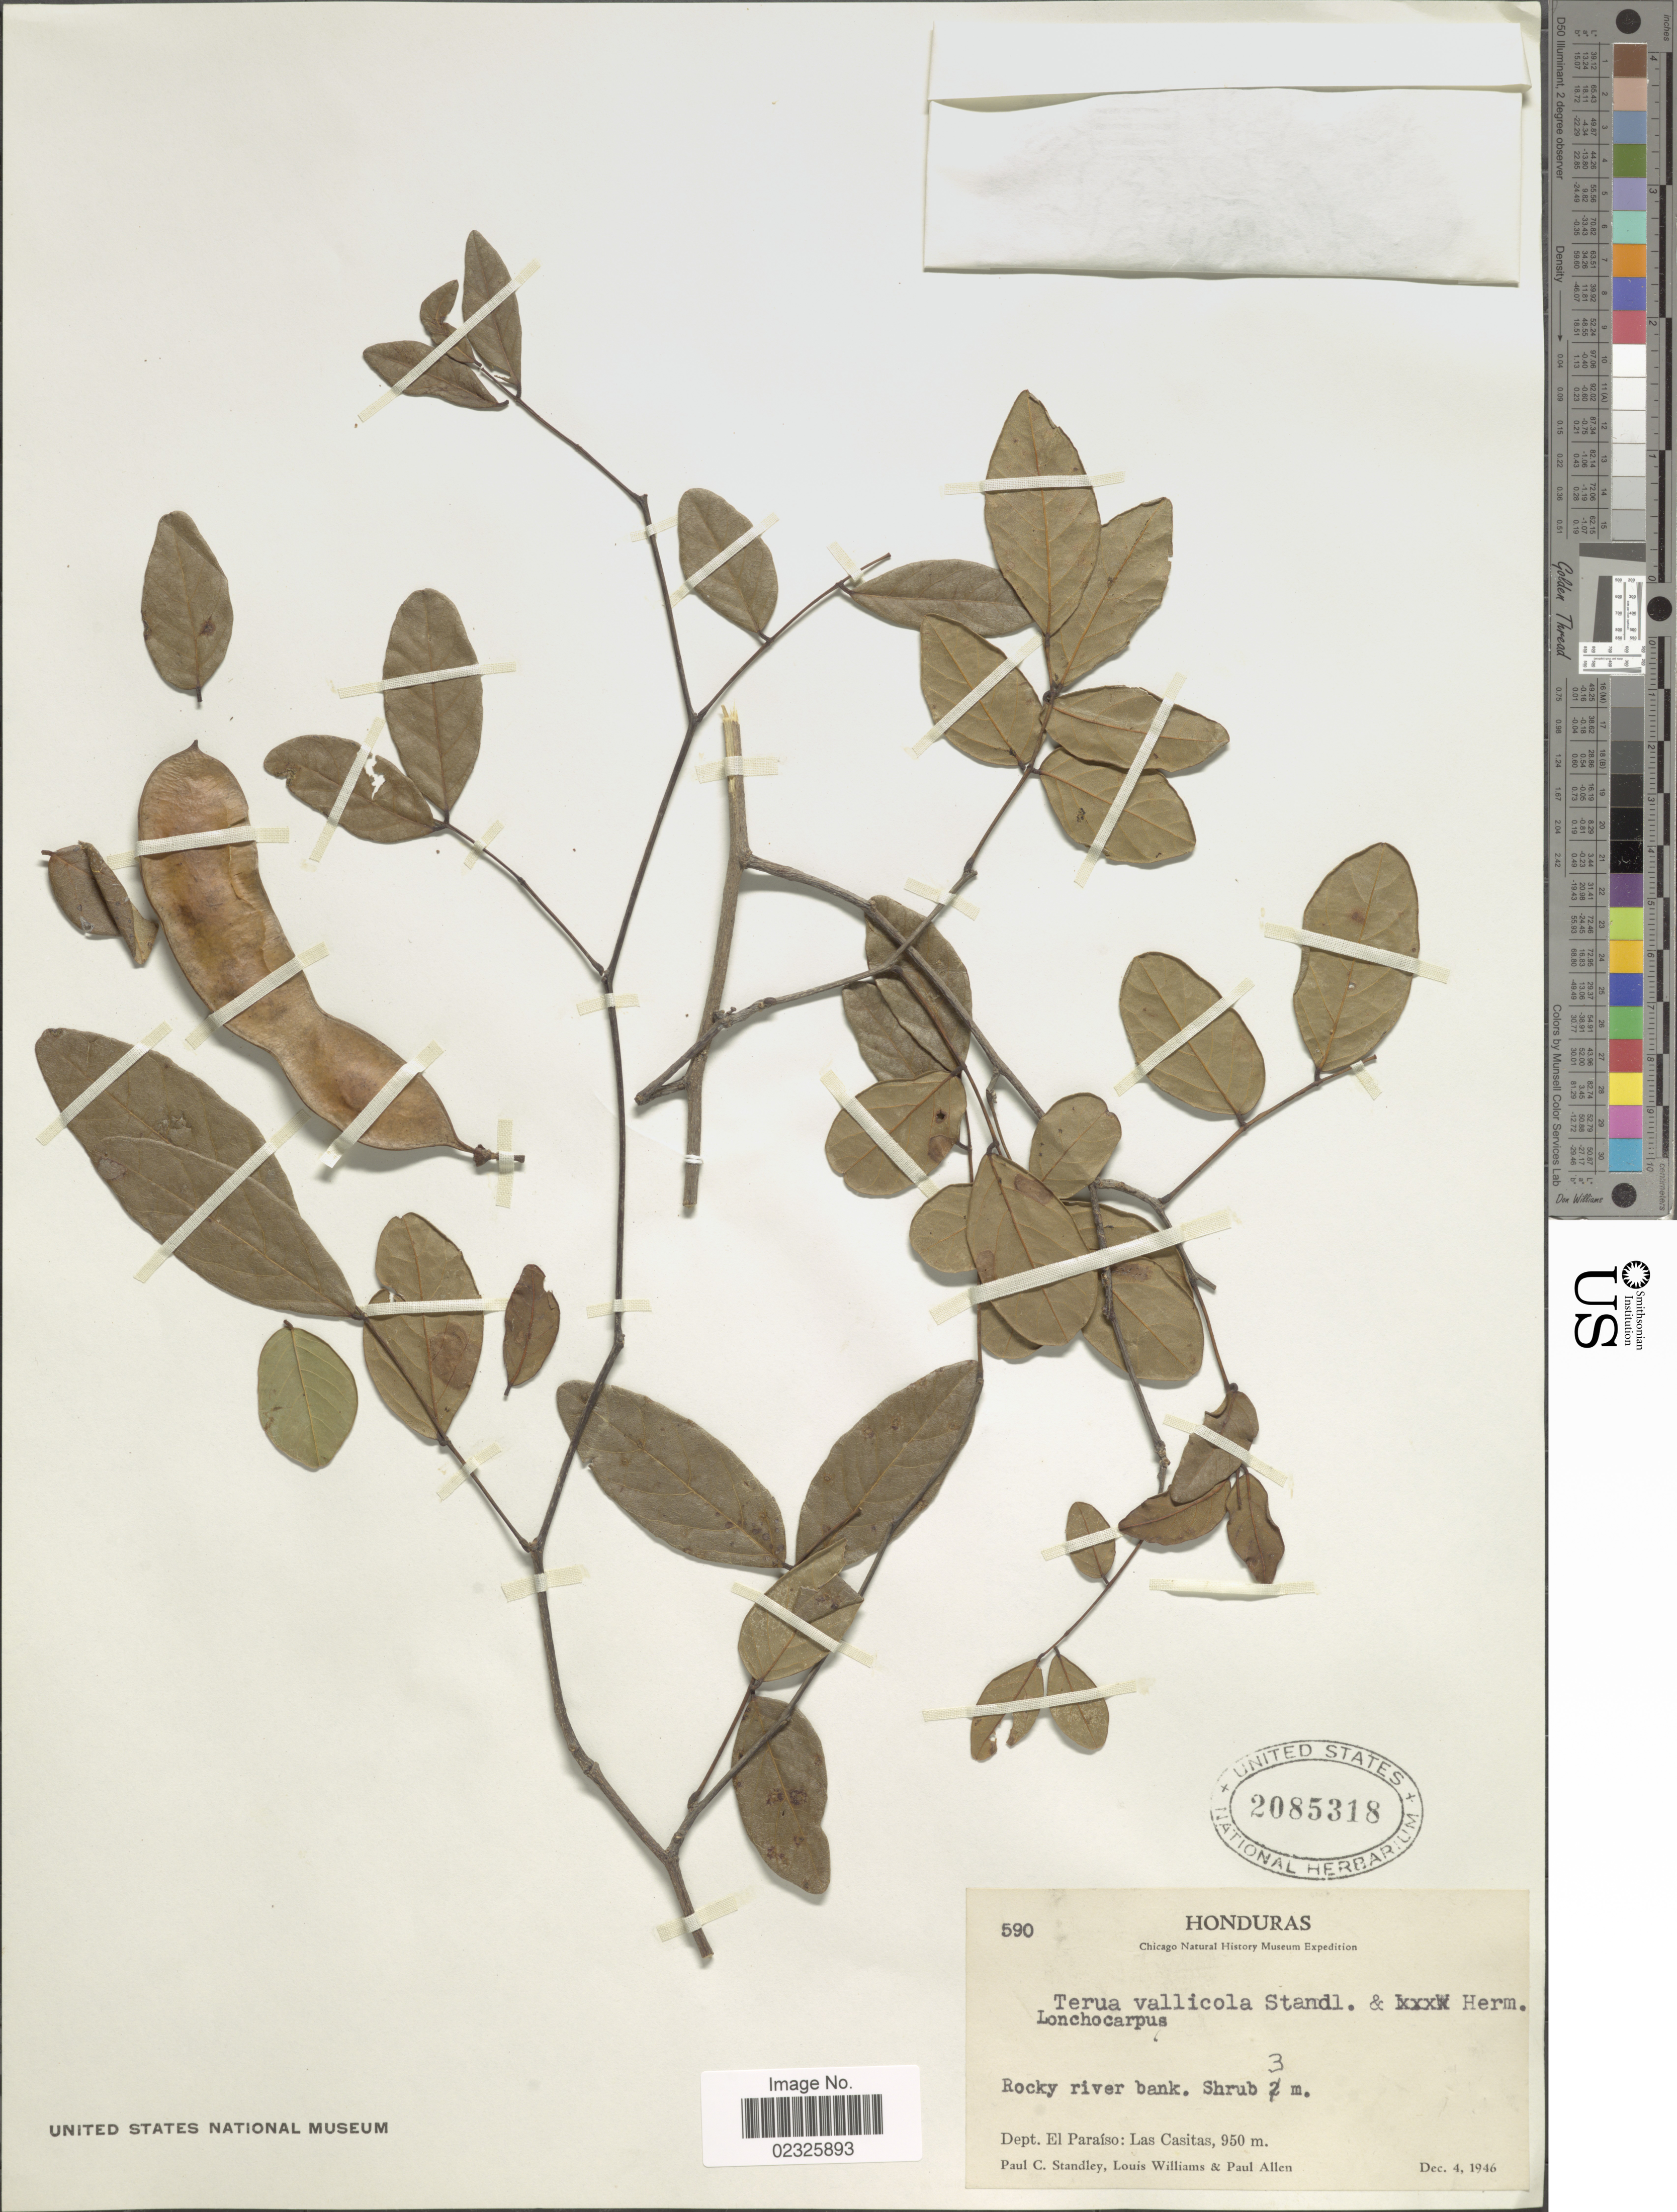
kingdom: Plantae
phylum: Tracheophyta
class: Magnoliopsida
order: Fabales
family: Fabaceae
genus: Lonchocarpus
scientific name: Lonchocarpus vallicola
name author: (Standl. & F.J. Herm.) M. Sousa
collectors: P. C. Standley, L. Williams & P. H. Allen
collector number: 590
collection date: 1946-12-04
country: Honduras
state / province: El Paraíso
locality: Rocky river bank, Las Casitas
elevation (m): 950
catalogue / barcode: US 2085318